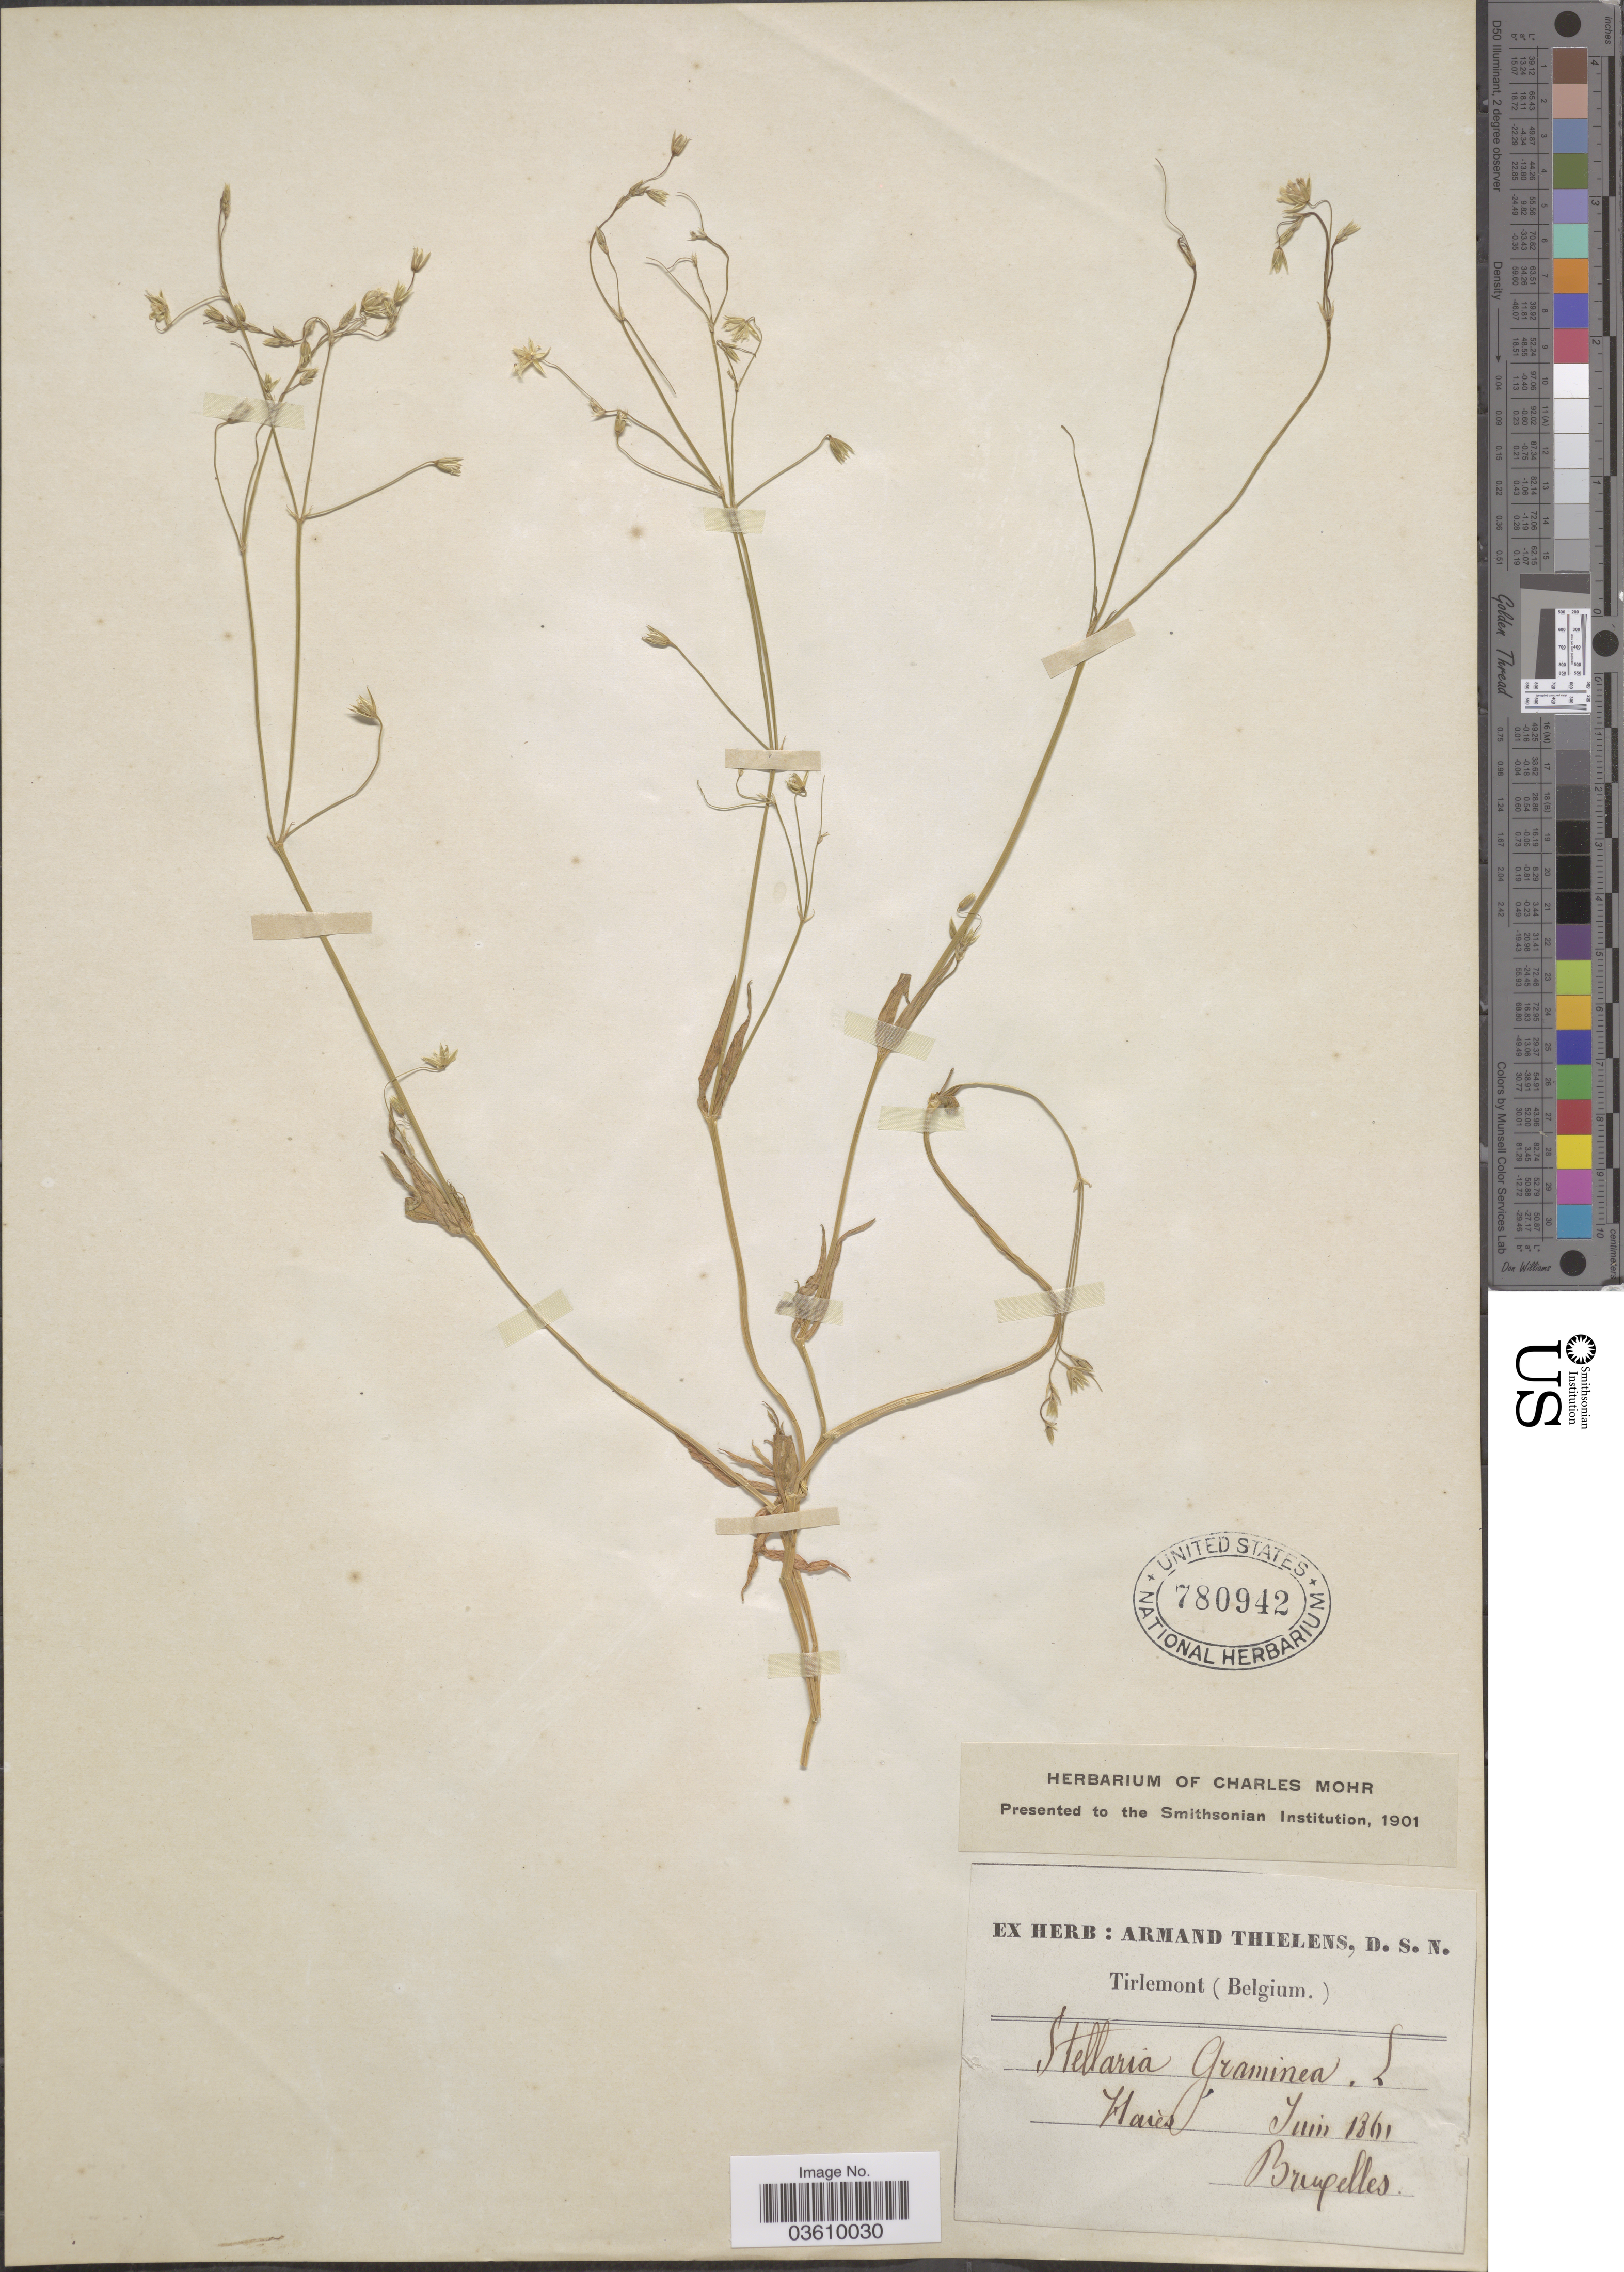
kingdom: Plantae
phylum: Tracheophyta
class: Magnoliopsida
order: Caryophyllales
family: Caryophyllaceae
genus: Stellaria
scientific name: Stellaria graminea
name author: L.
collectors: ex herb. Armand Thielens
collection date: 1861-06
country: Belgium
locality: Haies. Bruxelles.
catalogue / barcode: US 780942